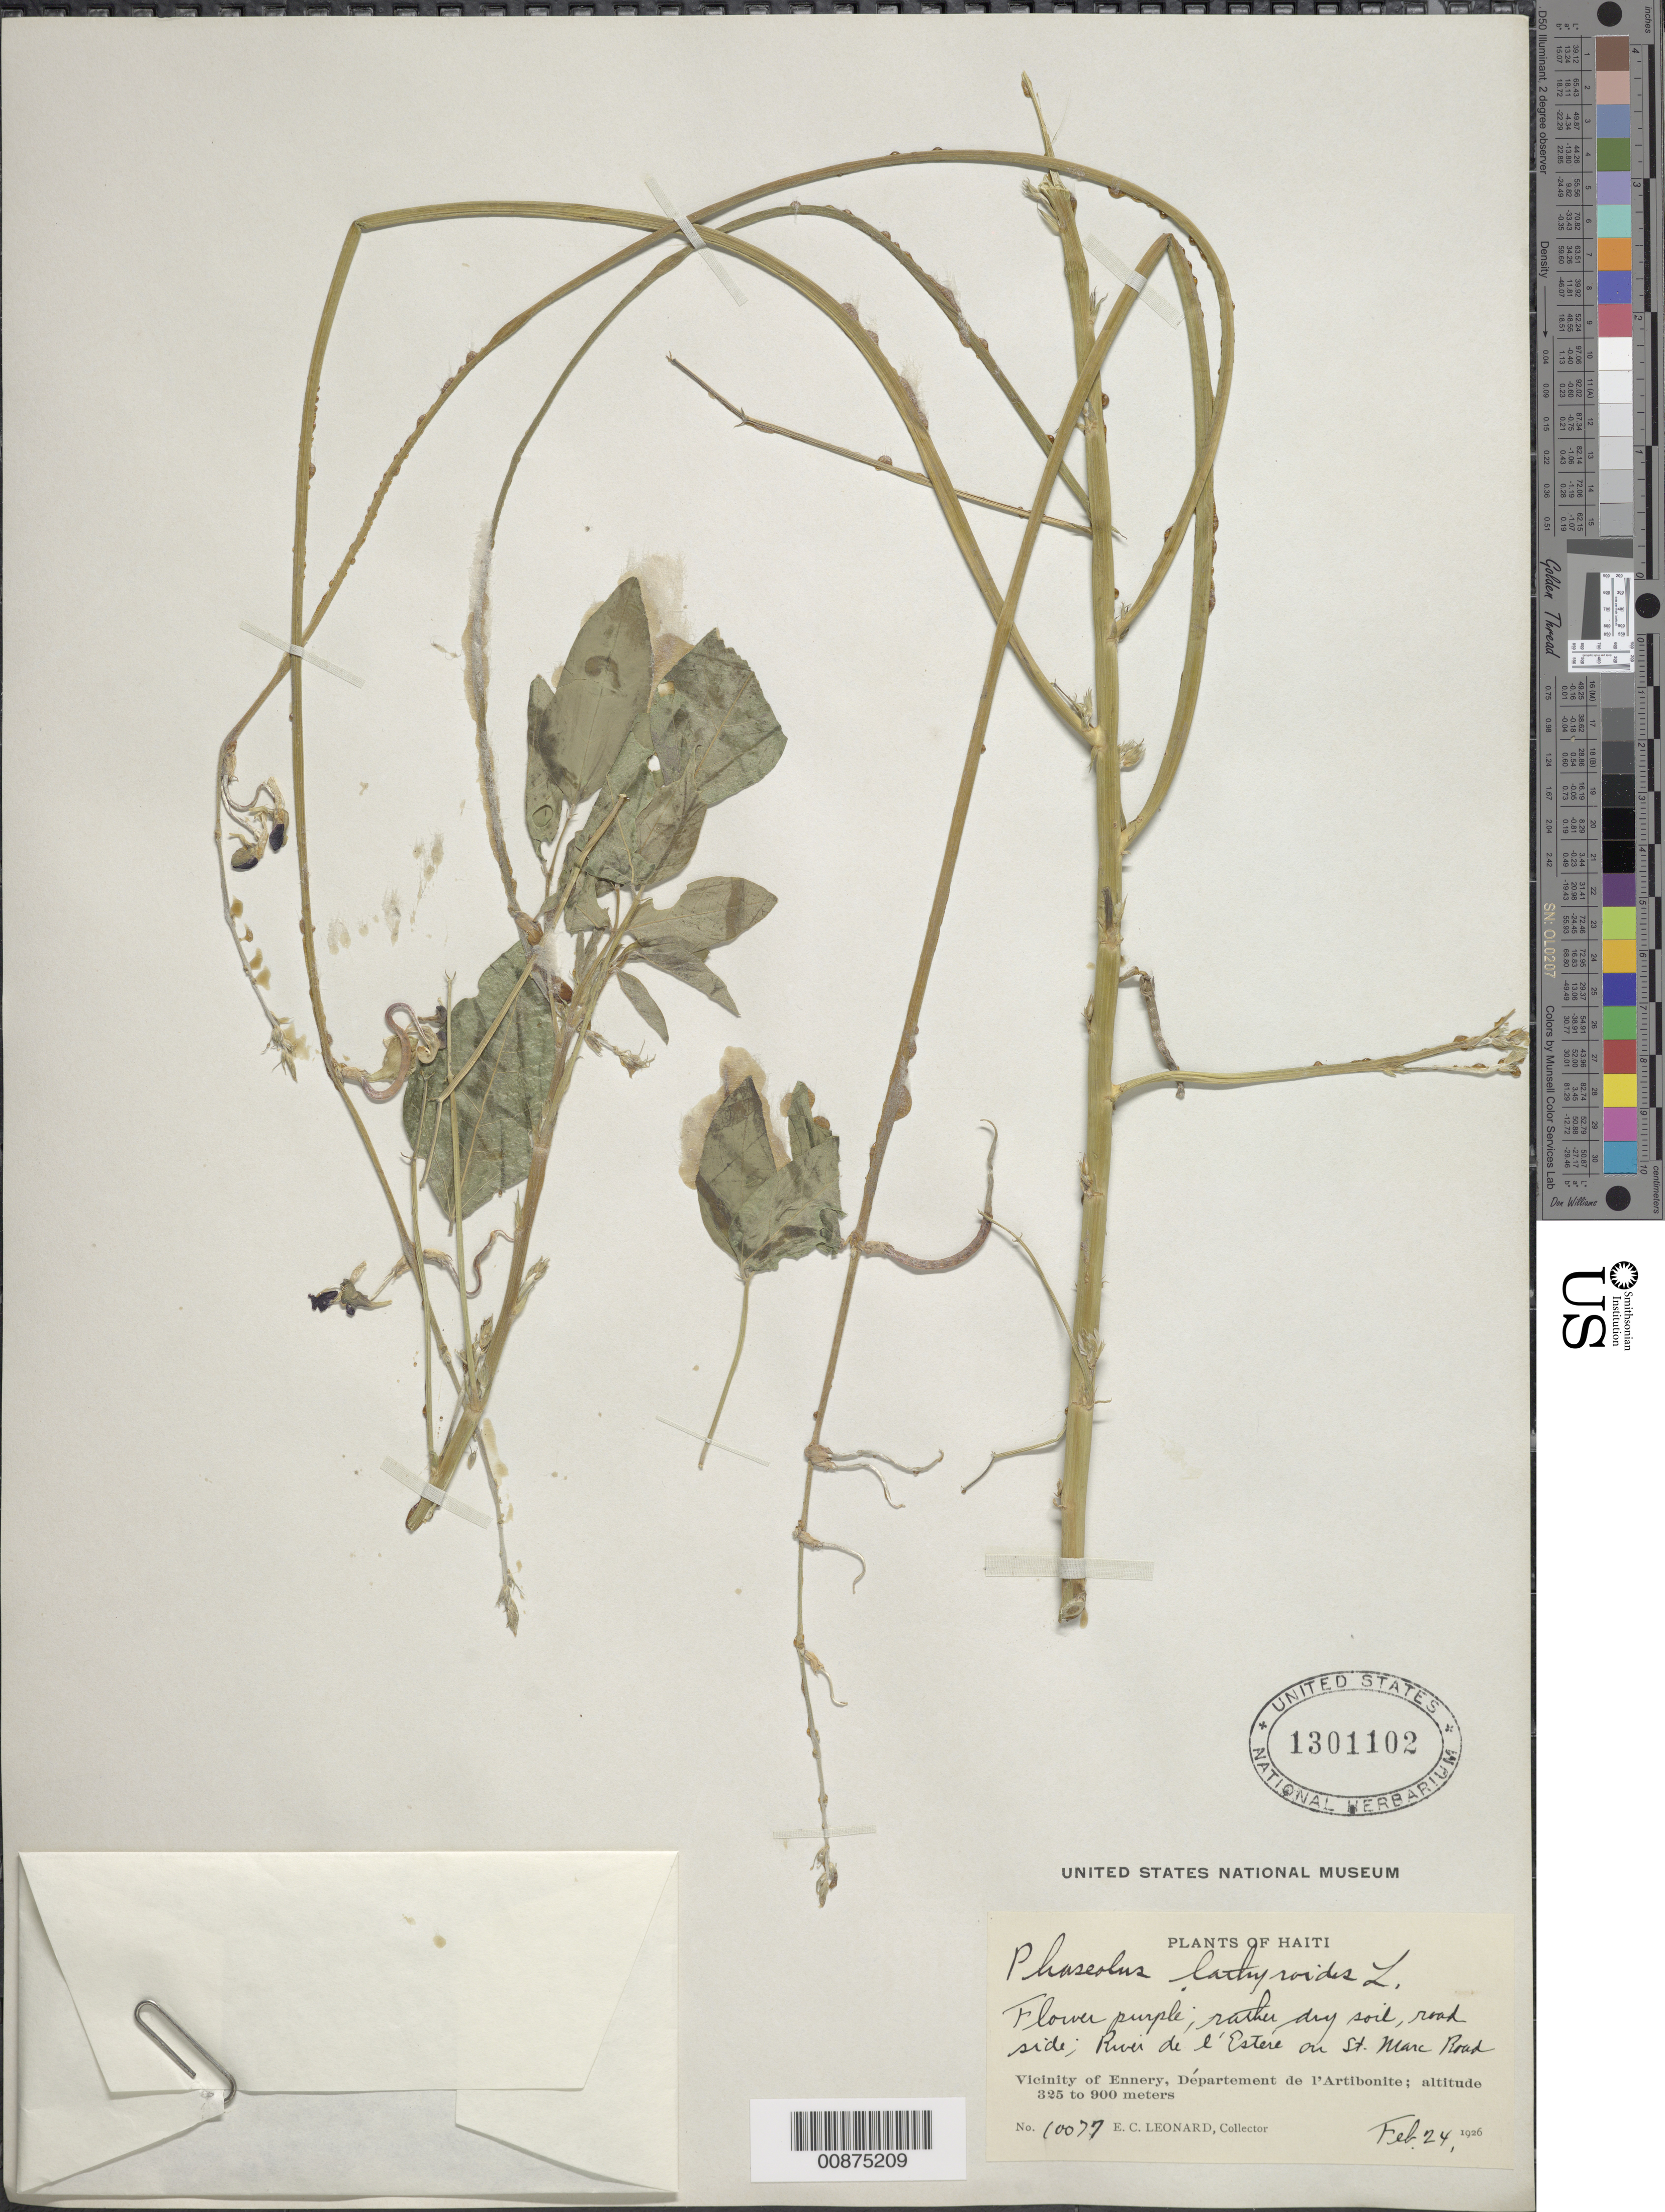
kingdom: Plantae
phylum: Tracheophyta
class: Magnoliopsida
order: Fabales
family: Fabaceae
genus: Macroptilium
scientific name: Macroptilium lathyroides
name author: (L.) Urb.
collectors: E. C. Leonard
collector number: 10077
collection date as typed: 24 Feb 1926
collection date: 1926-02-24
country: Haiti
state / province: Artibonite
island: Hispaniola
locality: Vicinity of Ennery. River de l'Estere on St. Marc Road.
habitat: Rather dry soil, road side.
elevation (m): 325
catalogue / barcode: US 1301102